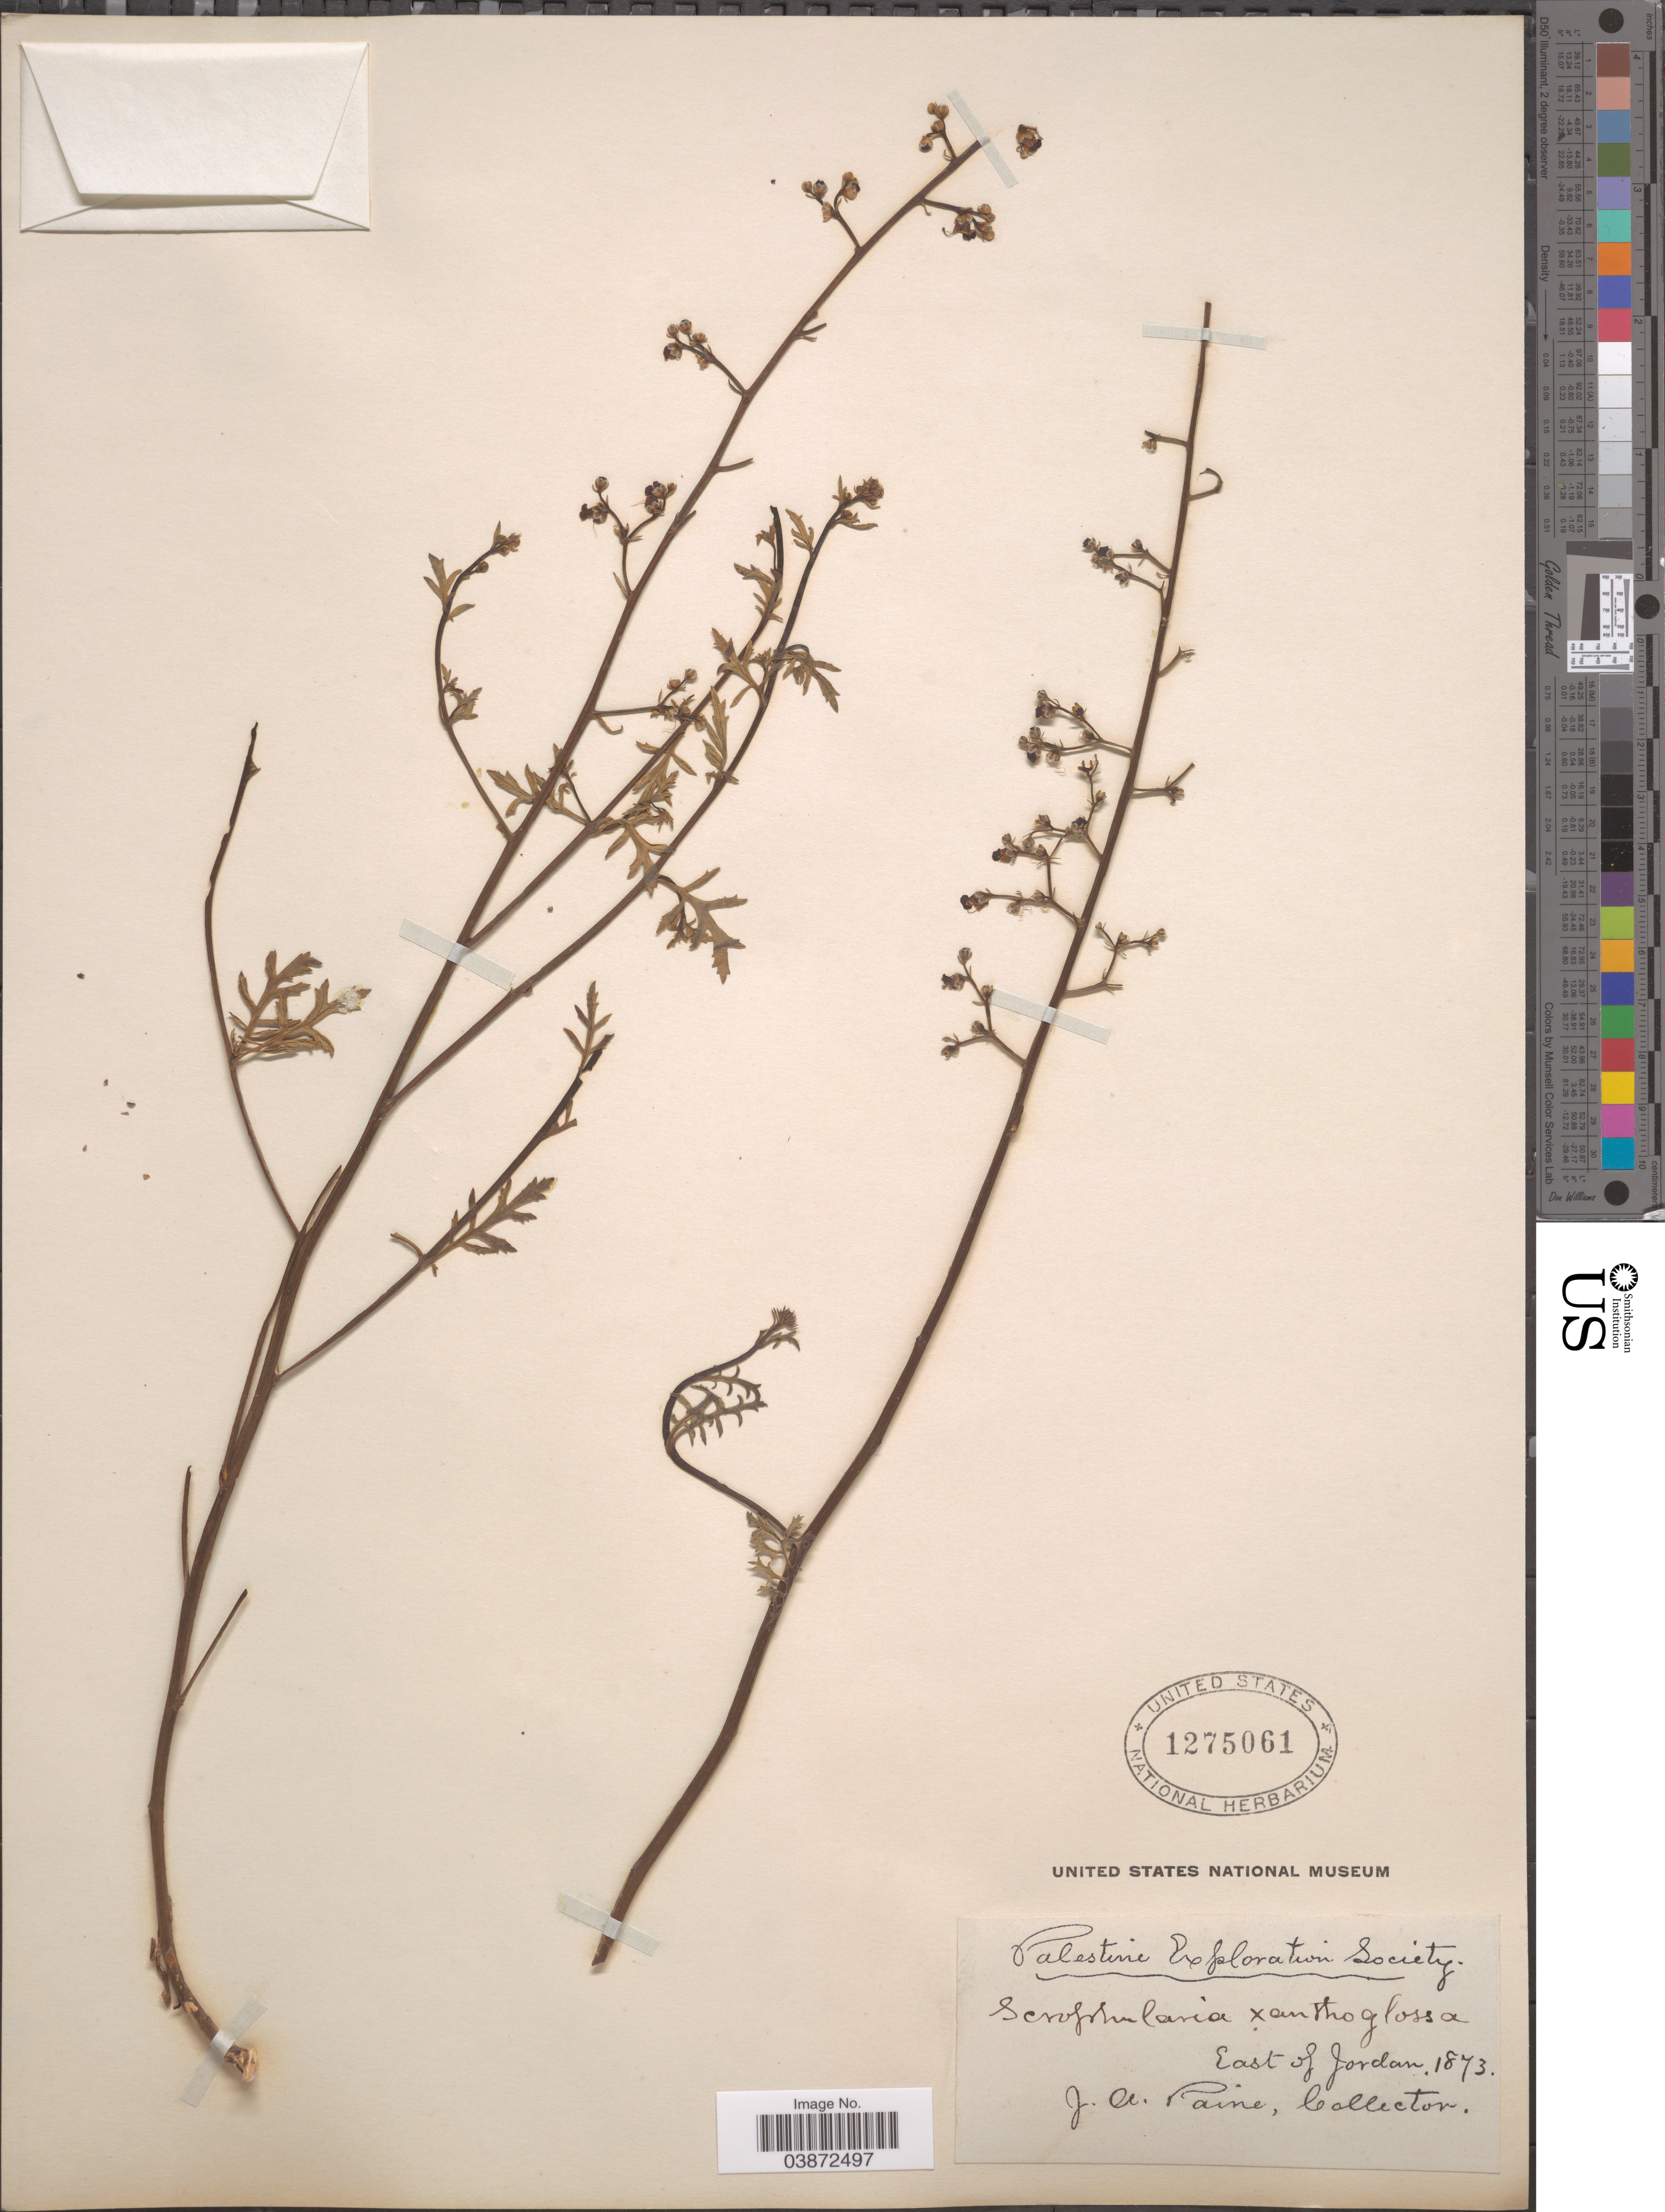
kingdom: Plantae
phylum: Tracheophyta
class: Magnoliopsida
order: Lamiales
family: Scrophulariaceae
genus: Scrophularia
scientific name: Scrophularia xanthoglossa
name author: Benth.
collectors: J. A. Paine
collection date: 1873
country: Jordan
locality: East of Jordan.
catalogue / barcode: US 1275061